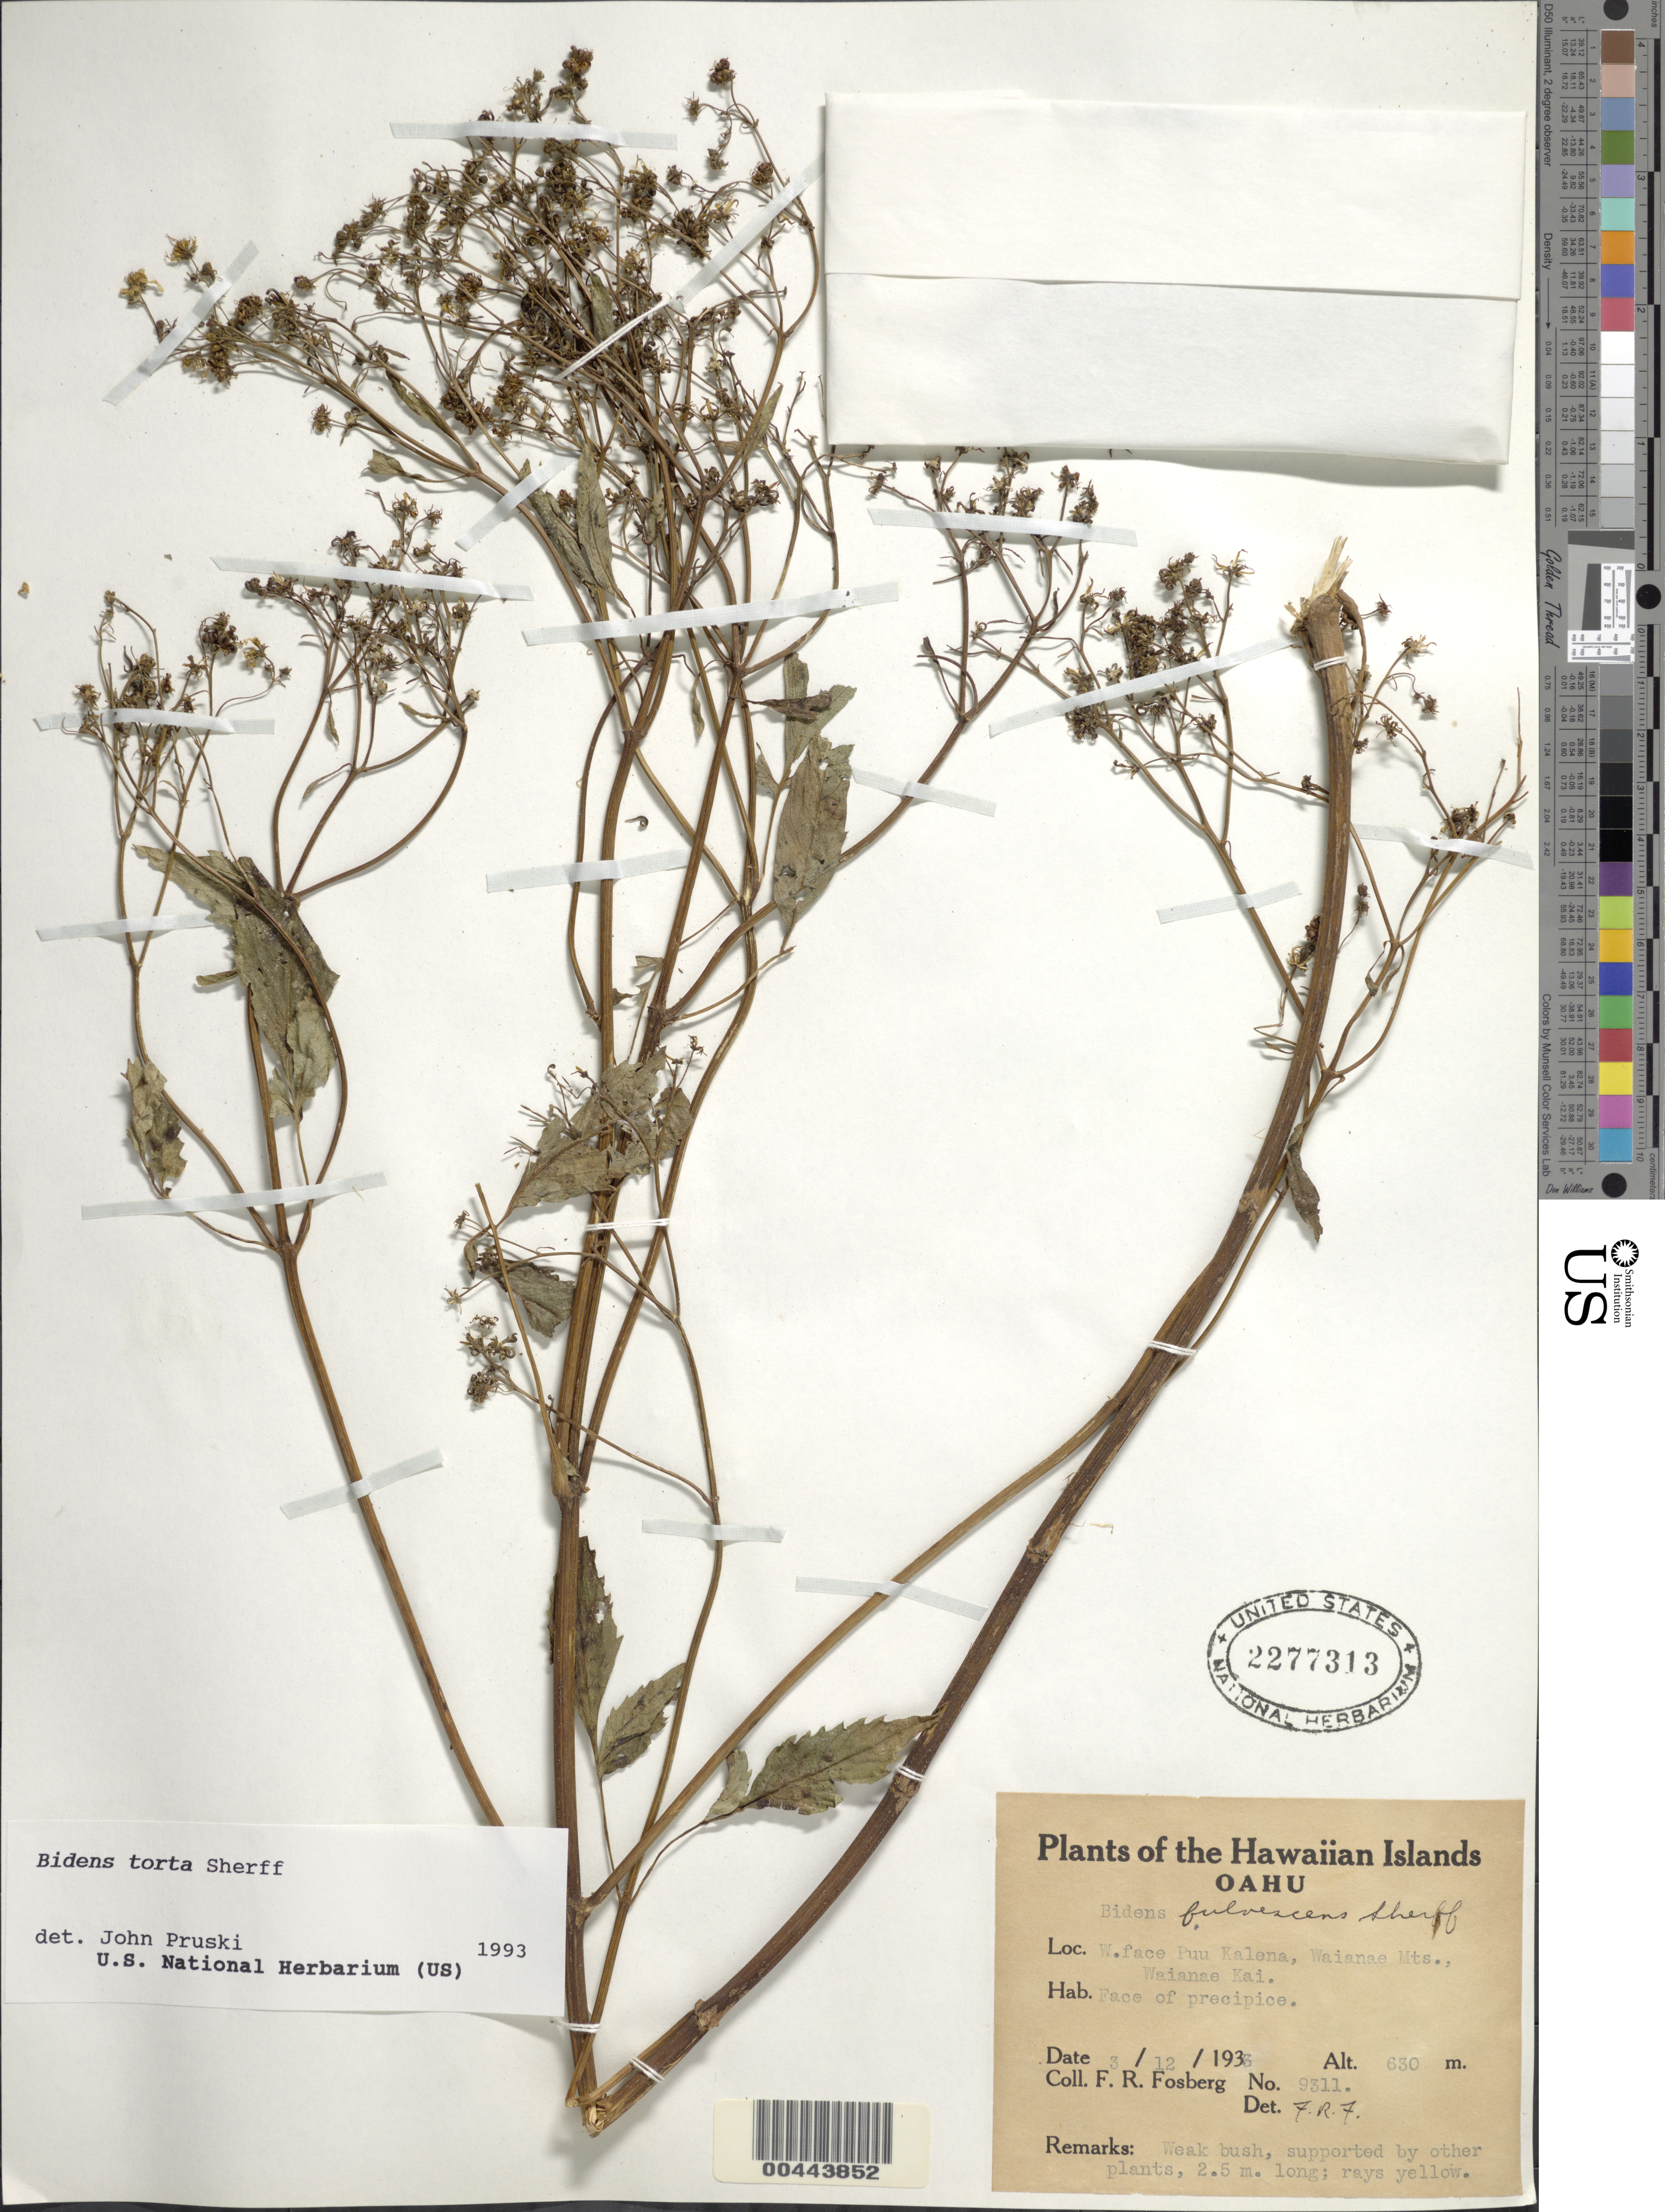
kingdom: Plantae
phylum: Tracheophyta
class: Magnoliopsida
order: Asterales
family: Asteraceae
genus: Bidens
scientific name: Bidens torta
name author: Sherff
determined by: Pruski, J. F.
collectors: F. R. Fosberg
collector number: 9311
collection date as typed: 12 Mar 1933 or 3 Dec 1933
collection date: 1933-03-12 or 1933-12-03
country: United States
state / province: Hawaii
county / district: Honolulu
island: Oahu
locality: W face Puu Kalena, Waianae Mountains, Waianae Kai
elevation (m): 630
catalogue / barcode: US 2277313